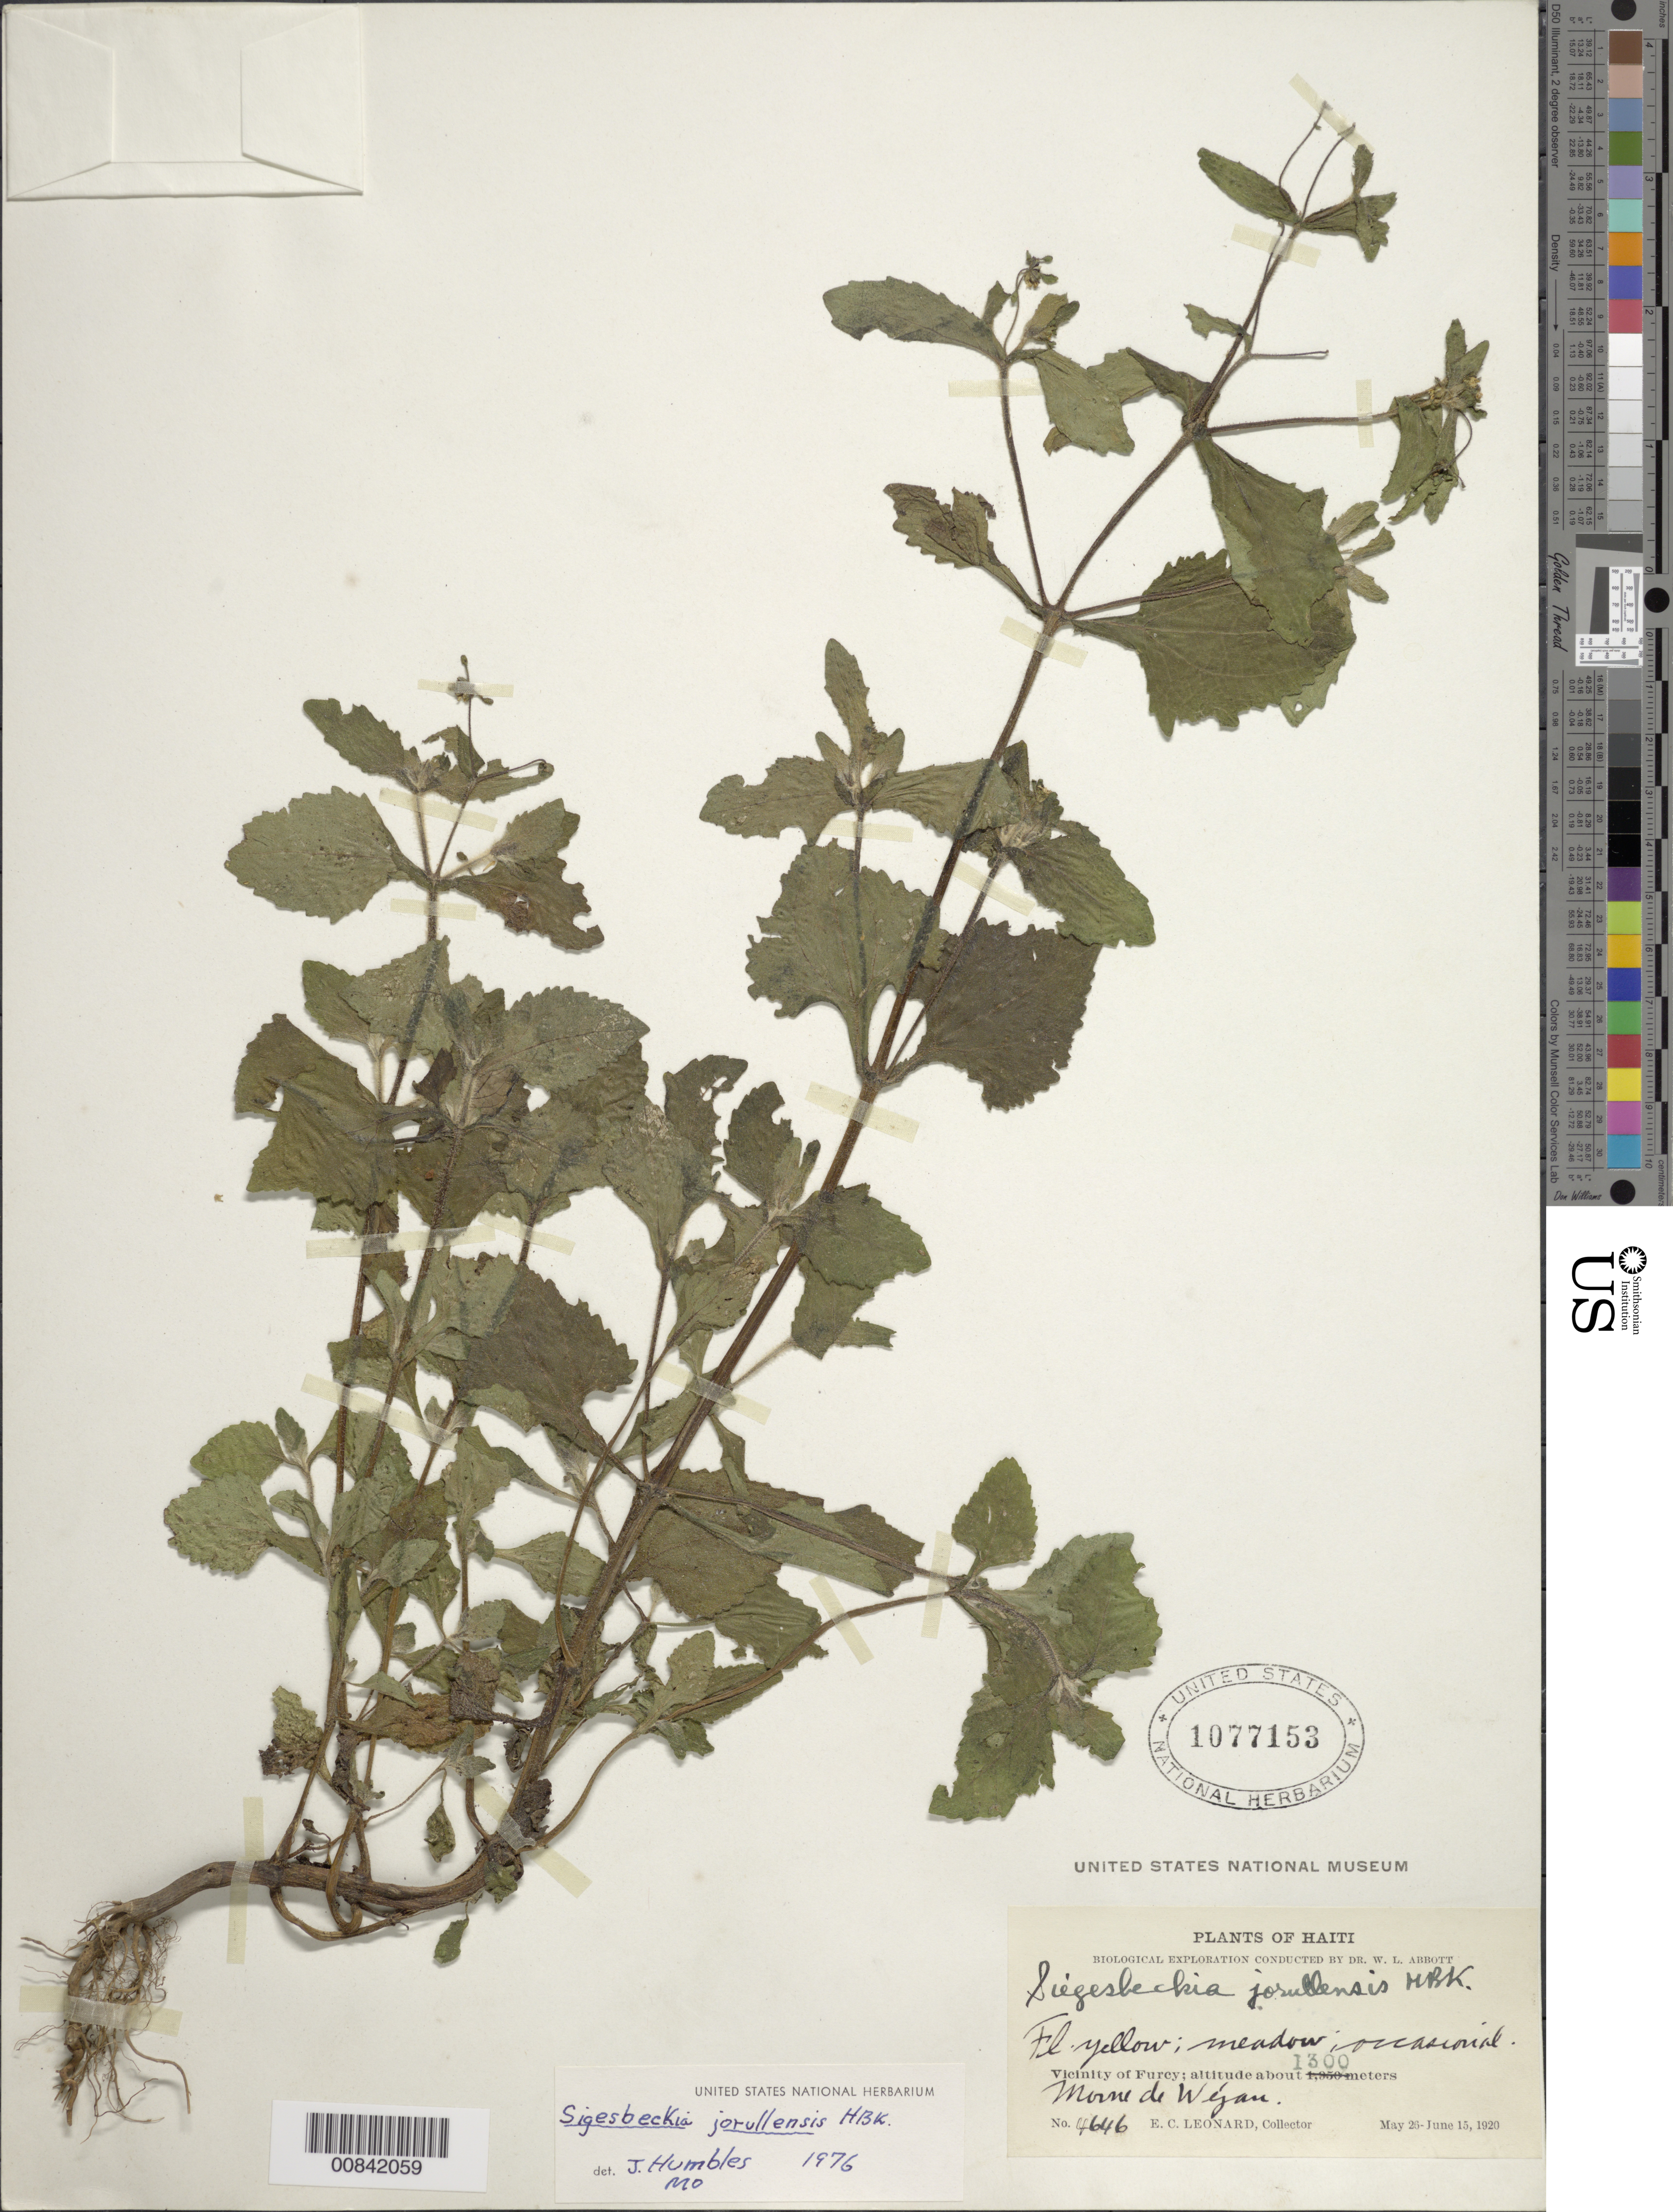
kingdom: Plantae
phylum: Tracheophyta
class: Magnoliopsida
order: Asterales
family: Asteraceae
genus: Sigesbeckia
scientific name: Sigesbeckia jorullensis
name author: Kunth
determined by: Humbles, J.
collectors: E. C. Leonard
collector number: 4646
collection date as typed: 26 May 1920 to 15 Jun 1920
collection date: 1920-05-26/1920-06-15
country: Haiti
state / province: Ouest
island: Hispaniola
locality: Vicinity of Furcy, Morne de Wejan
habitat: Meadow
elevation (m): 1300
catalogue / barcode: US 1077153